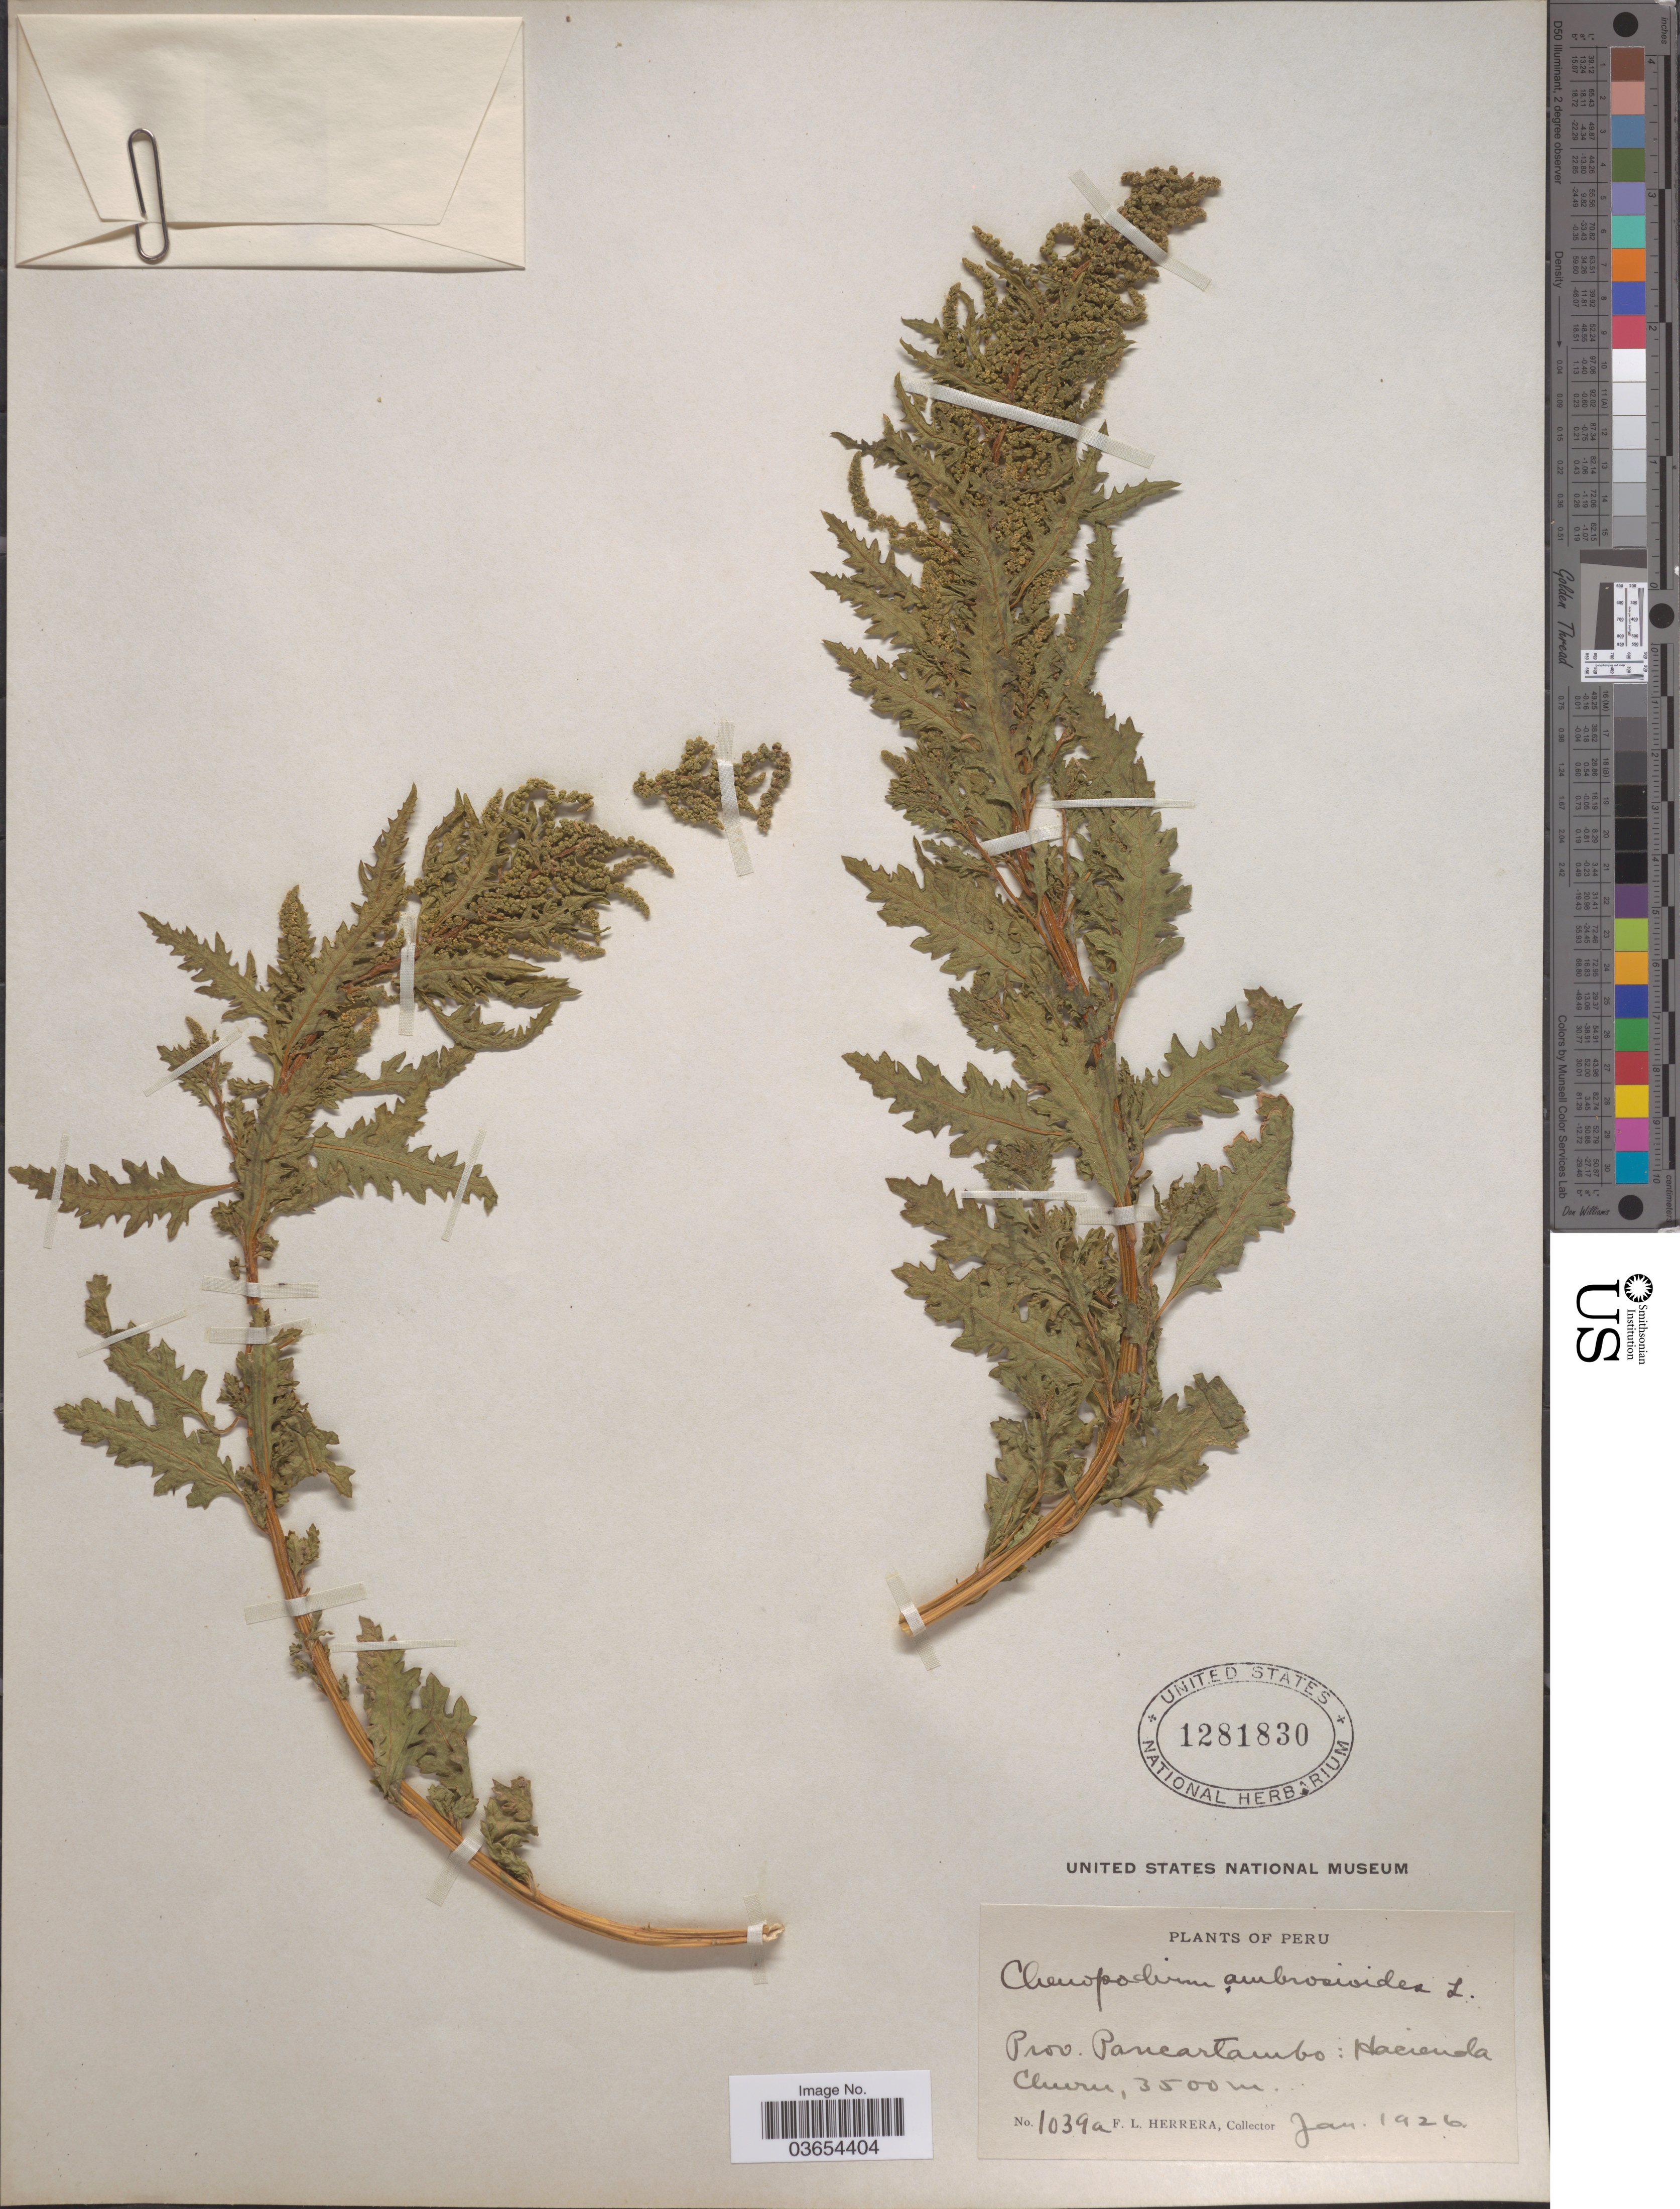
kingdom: Plantae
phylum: Tracheophyta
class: Magnoliopsida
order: Caryophyllales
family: Amaranthaceae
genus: Chenopodium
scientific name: Chenopodium ambrosioides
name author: L.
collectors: F. L. Herrera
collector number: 1039a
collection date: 1926-01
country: Peru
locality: Prov. Paucartambo: Hacienda Churu.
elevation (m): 3500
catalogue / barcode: US 1281830